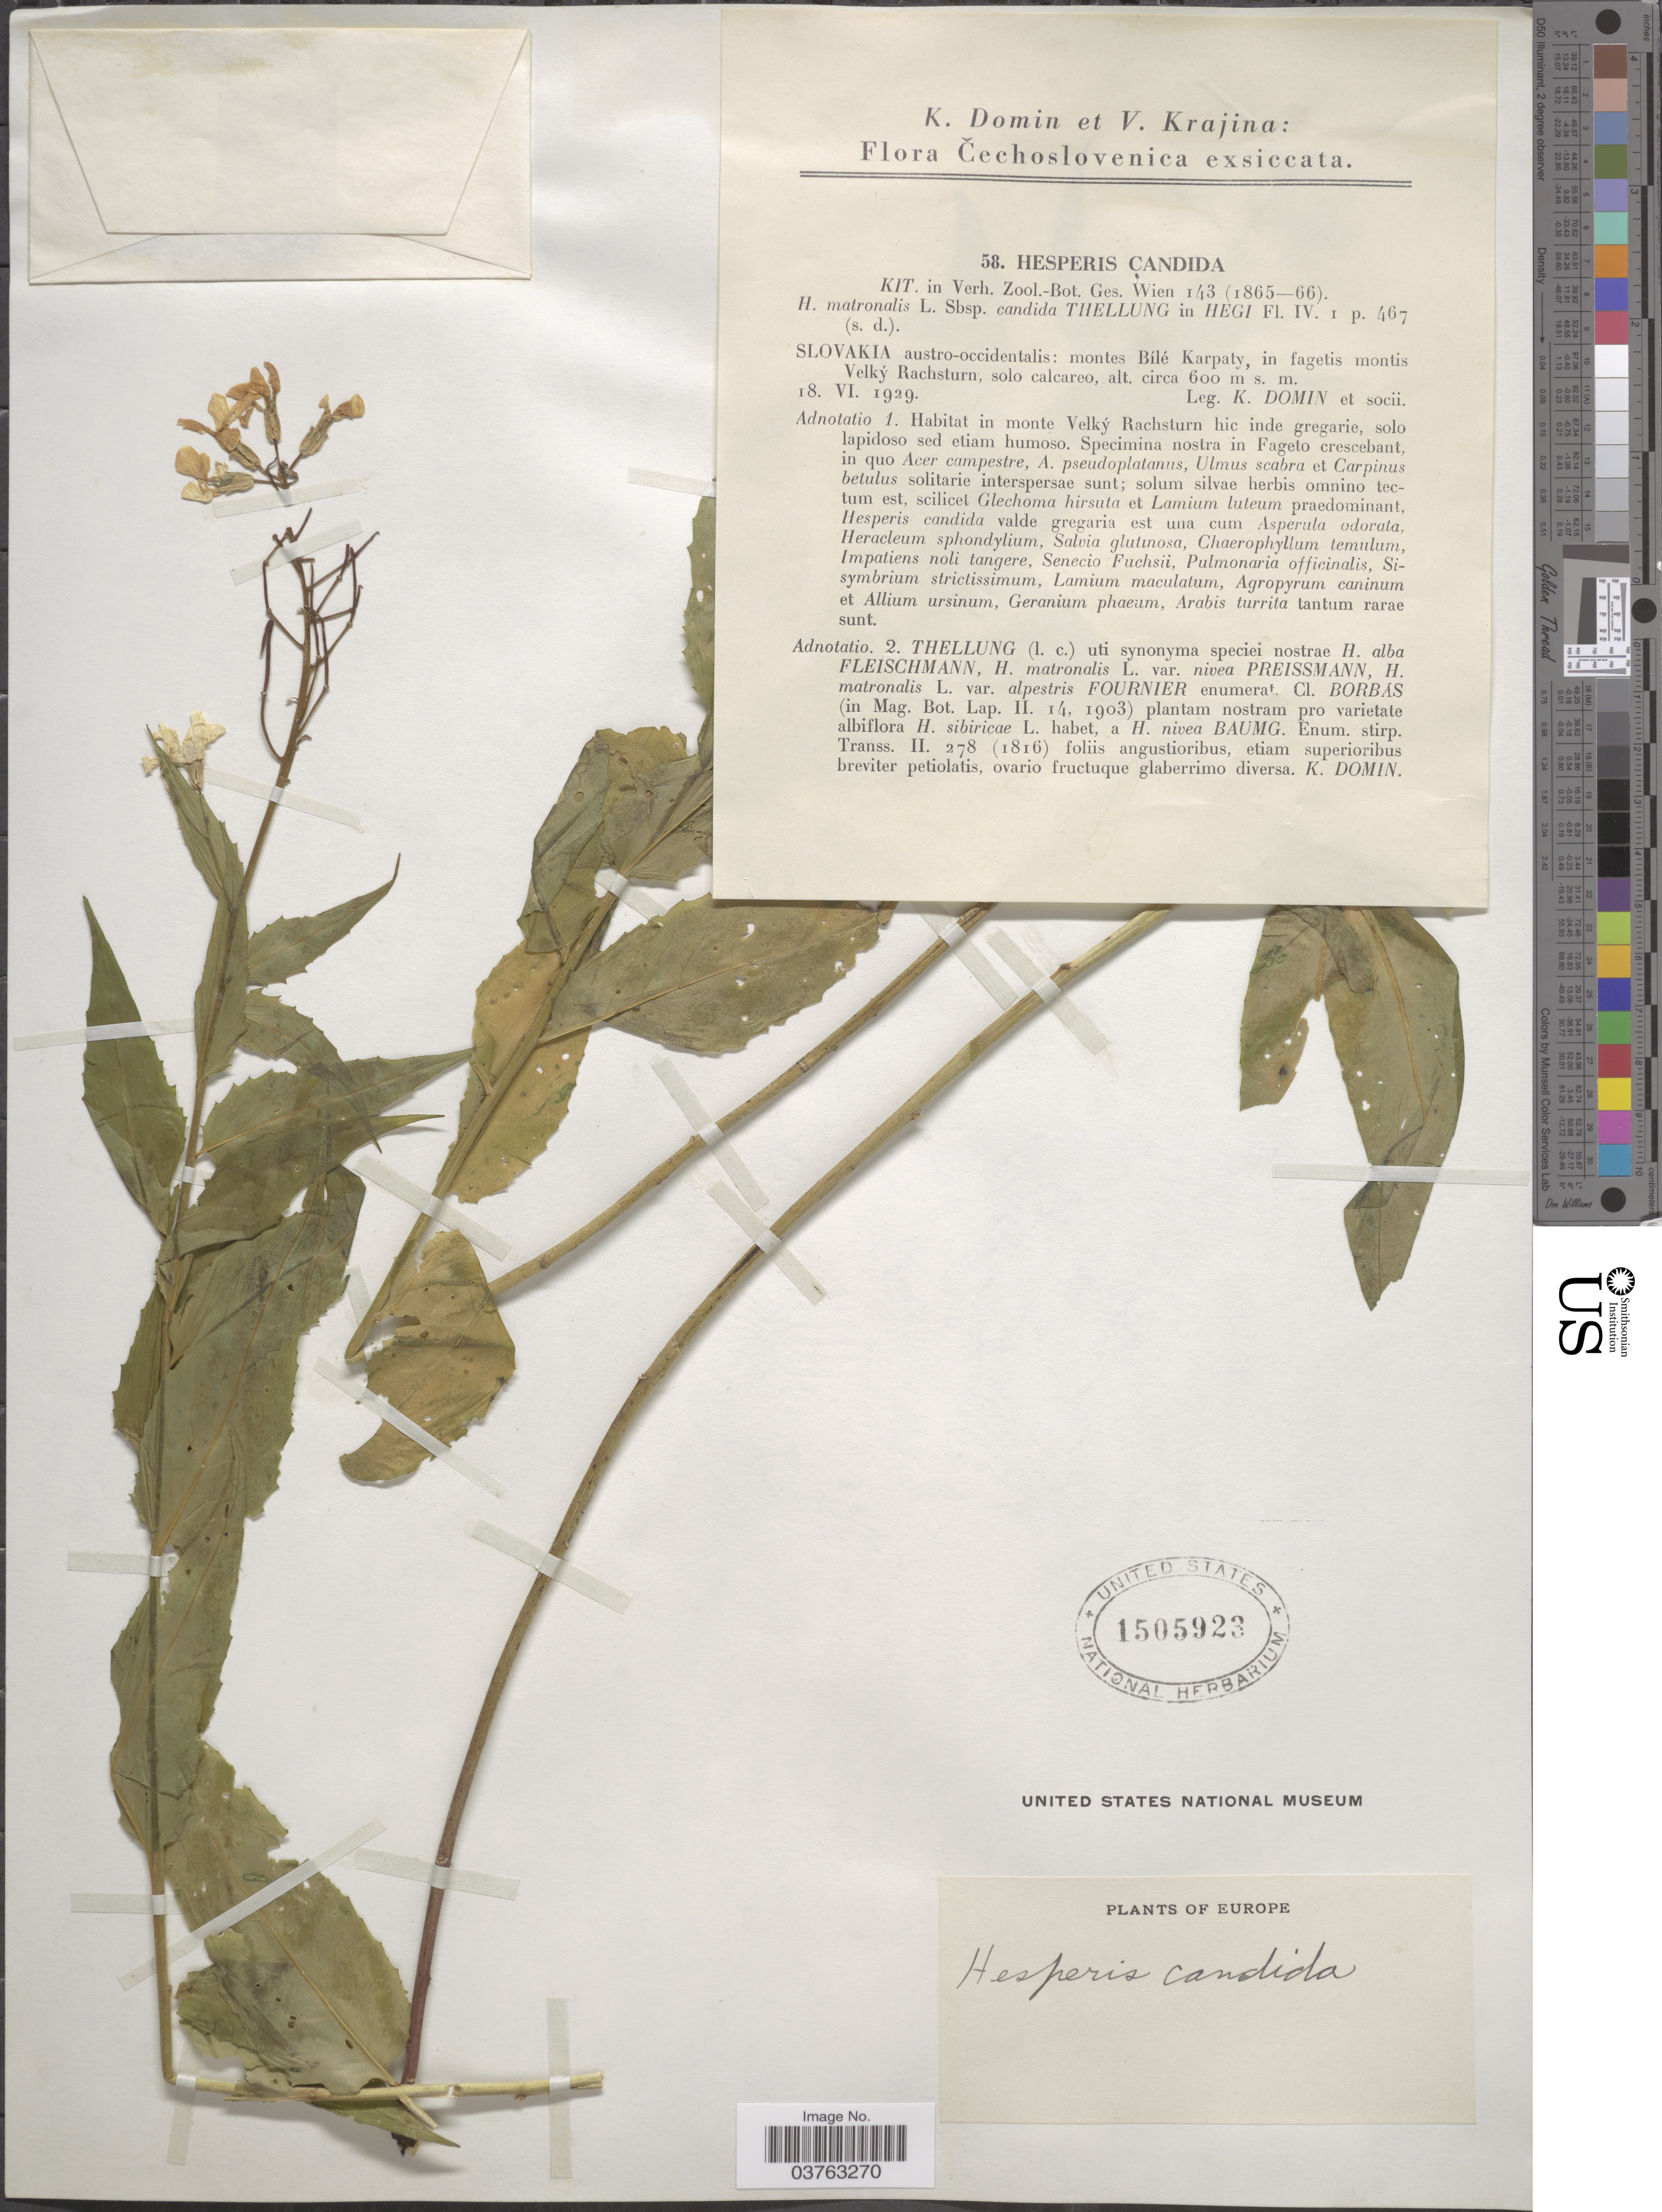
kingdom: Plantae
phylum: Tracheophyta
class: Magnoliopsida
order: Brassicales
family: Brassicaceae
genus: Hesperis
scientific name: Hesperis candida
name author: Kit.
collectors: K. Domin & Socii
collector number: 58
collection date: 1929-06-18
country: Slovakia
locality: Čechoslovenica. Slovakia austro-occidentalis: montes Bílé Karpaty, in fagetis montis Velký Rachsturn.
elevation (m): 600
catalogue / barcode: US 1505923